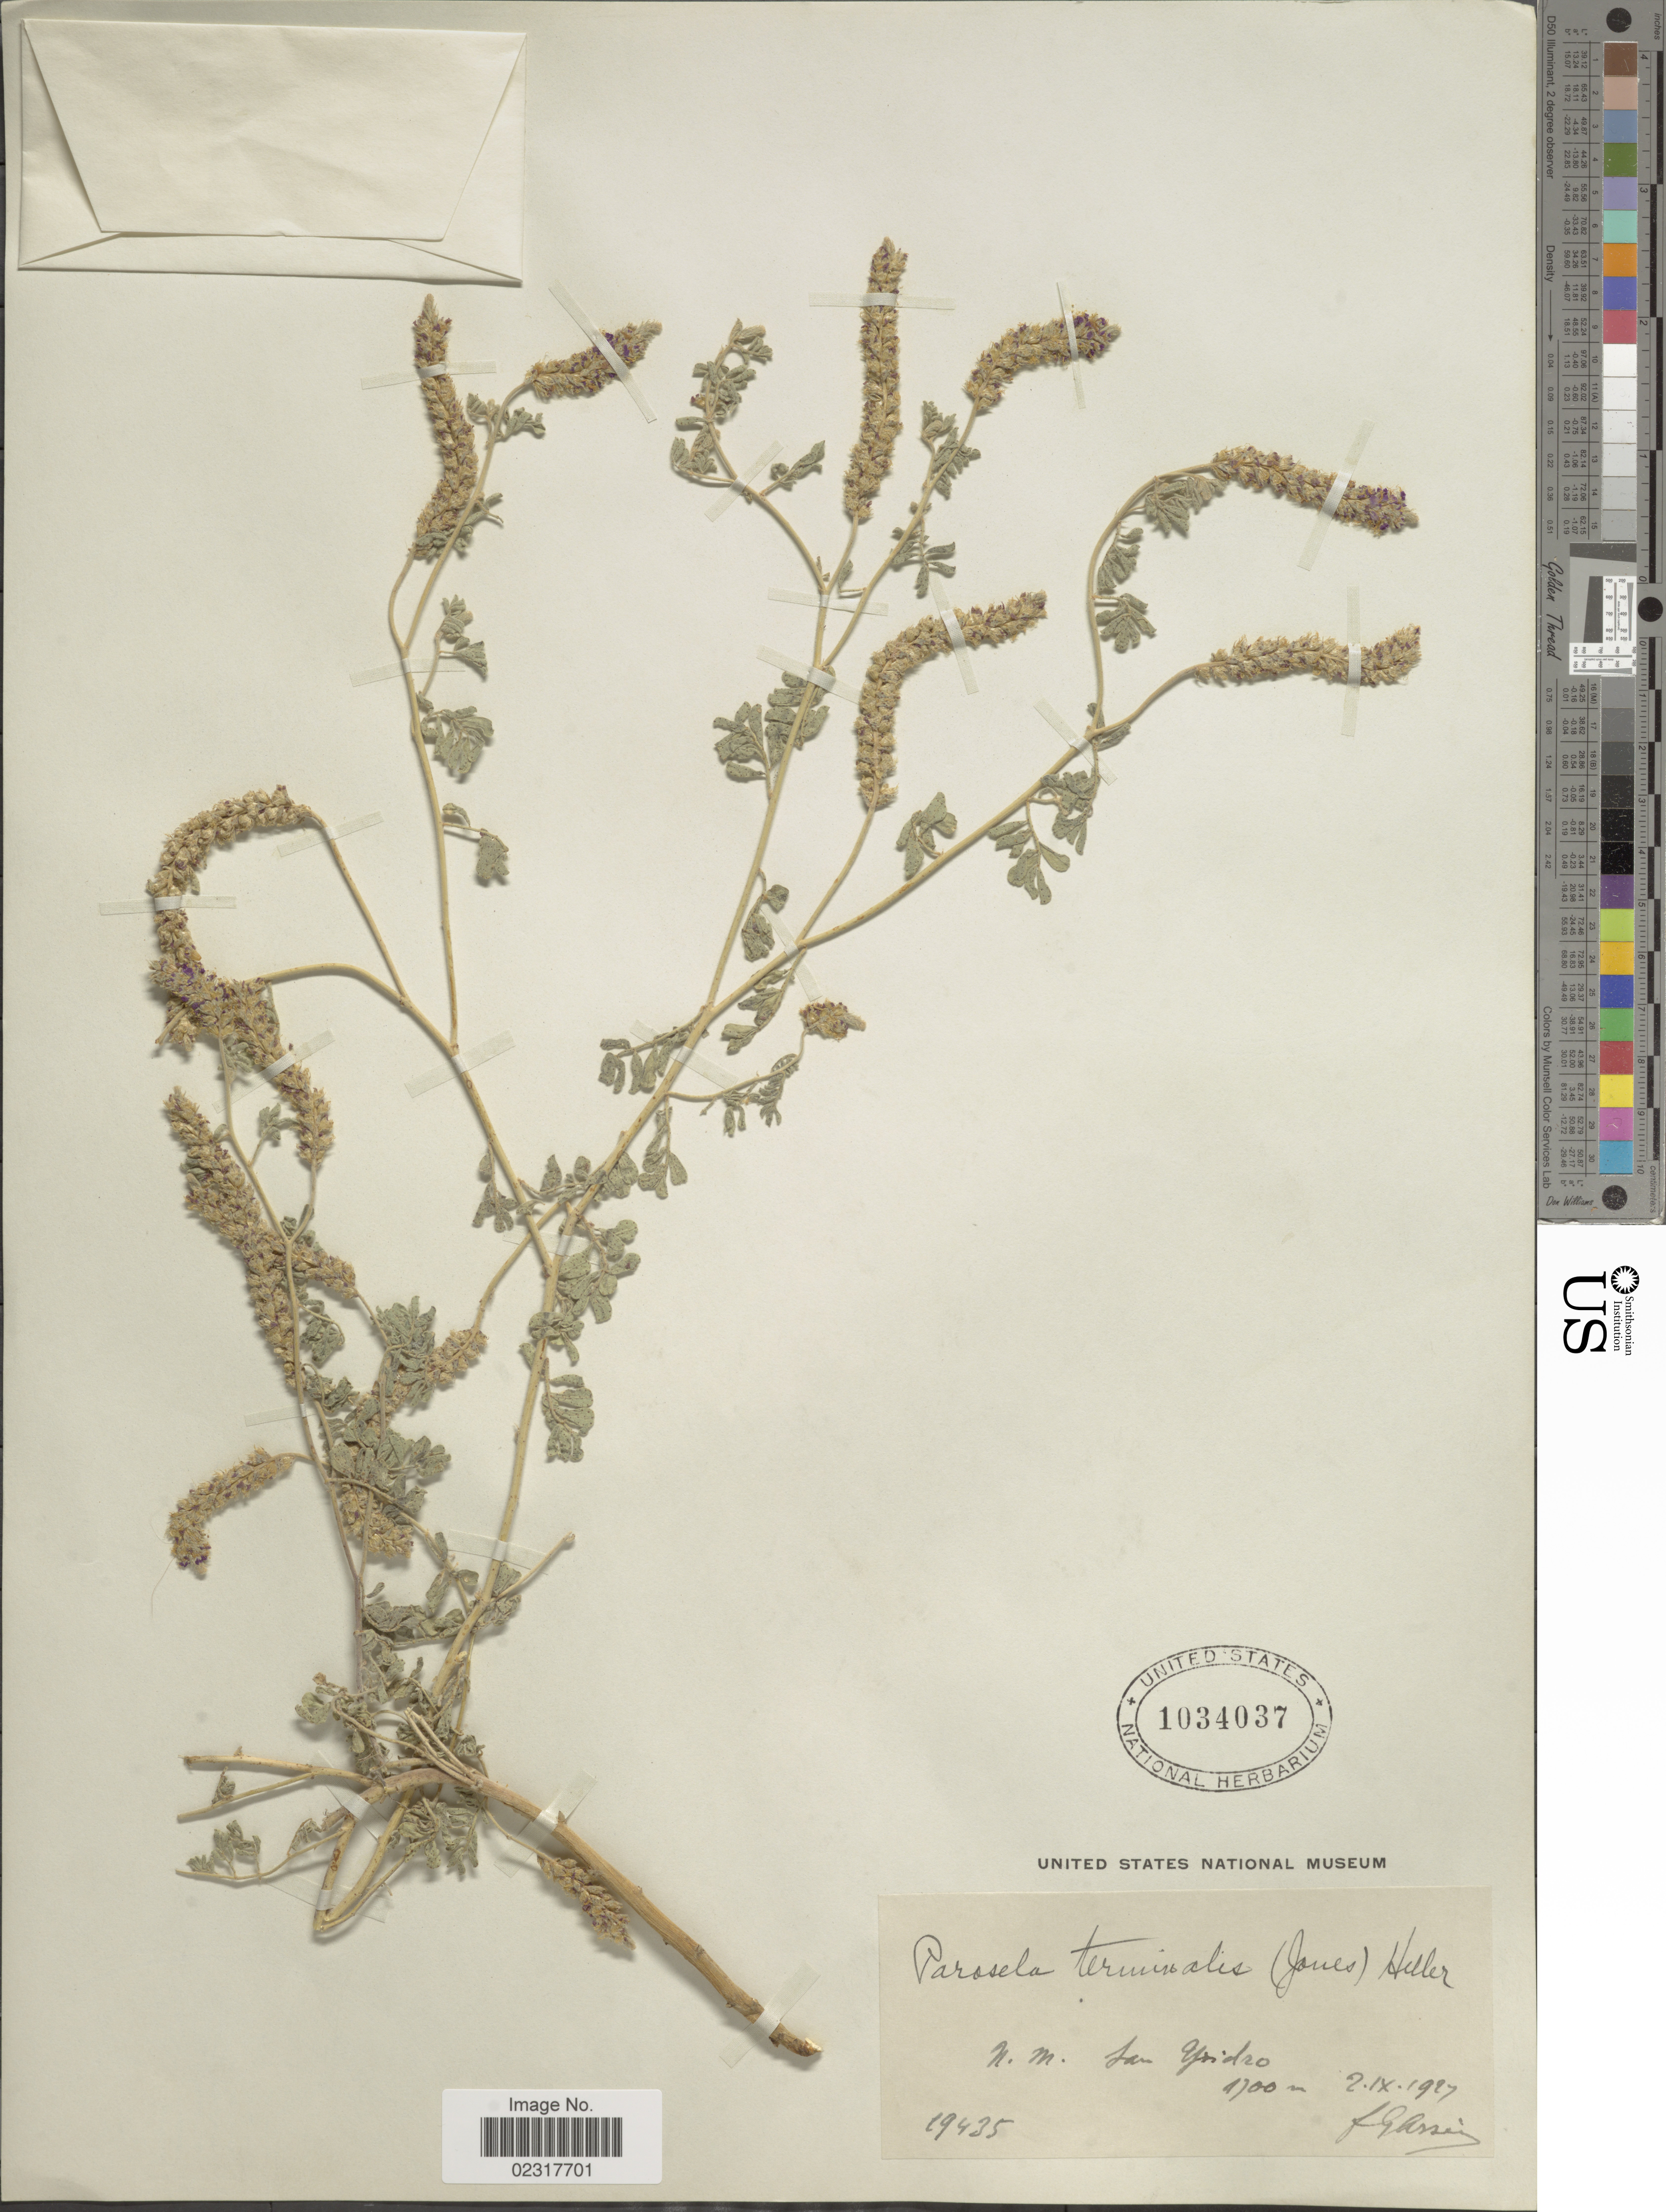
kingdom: Plantae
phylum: Tracheophyta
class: Magnoliopsida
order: Fabales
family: Fabaceae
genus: Dalea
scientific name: Dalea lanata var. terminalis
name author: (M.E. Jones) Barneby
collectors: Bro. G. Arsène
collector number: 19435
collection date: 1927-09-02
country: United States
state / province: New Mexico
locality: N. M., San Ysidro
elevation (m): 1700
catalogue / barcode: US 1034037